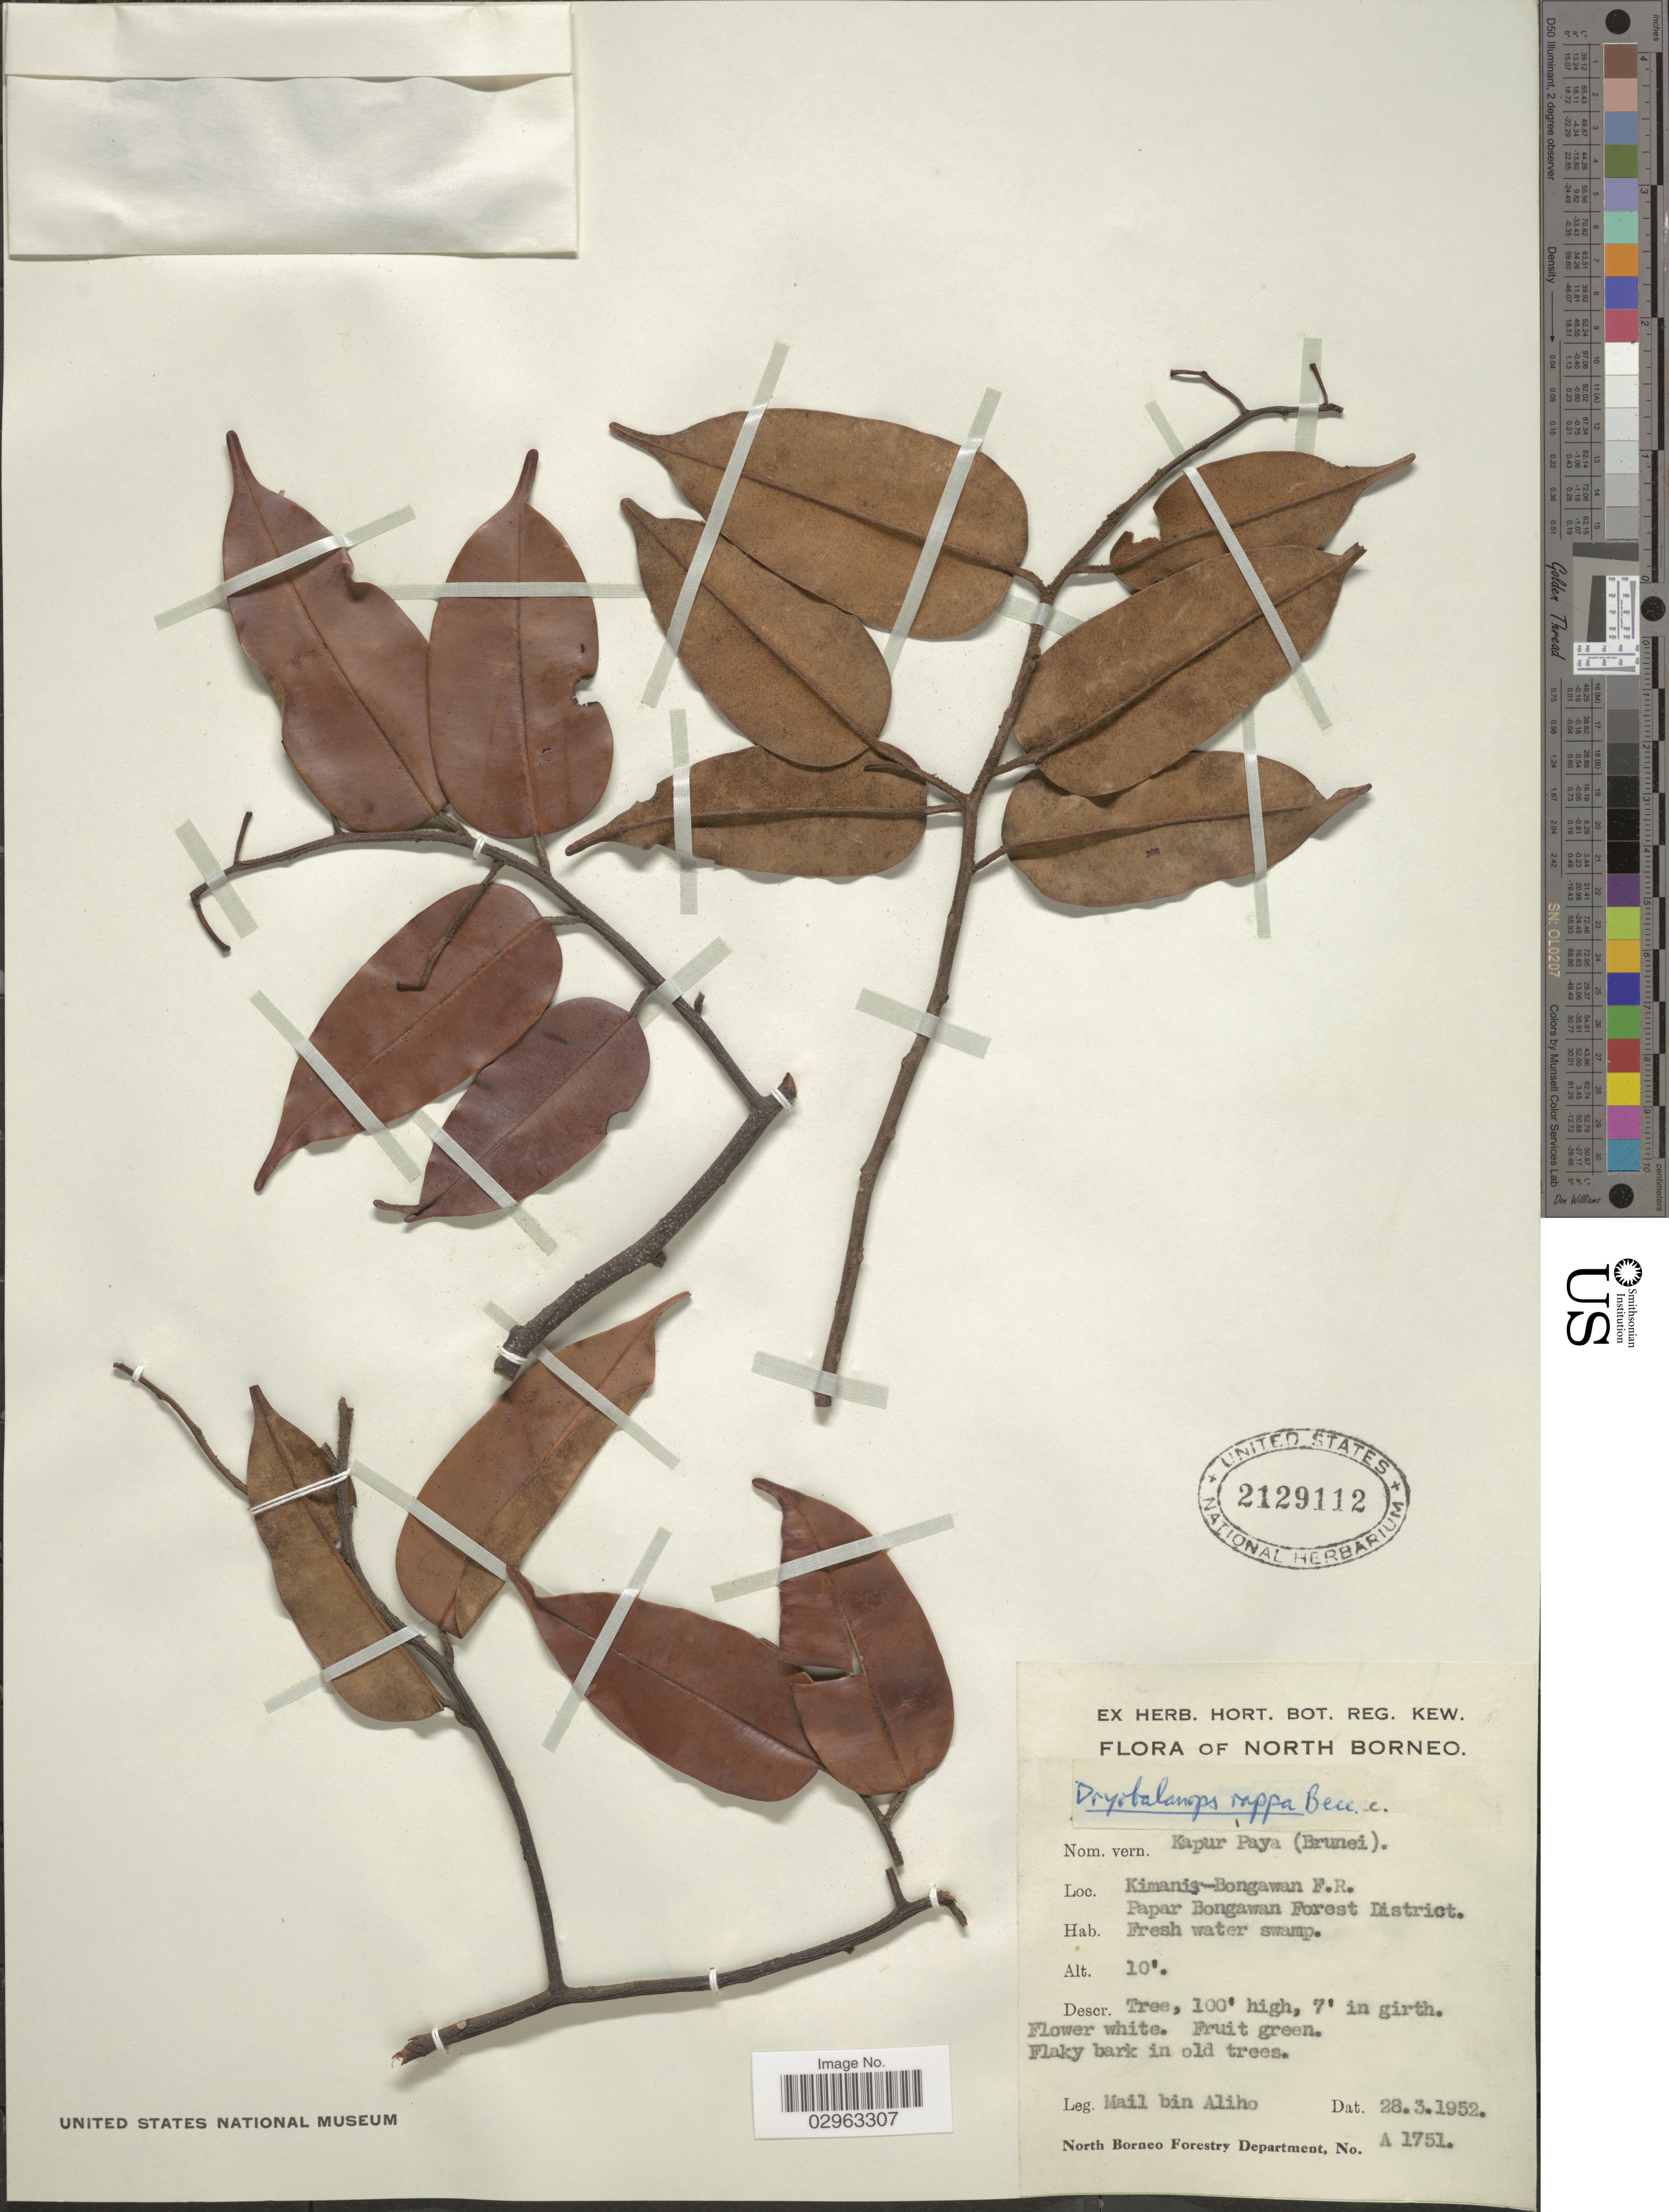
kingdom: Plantae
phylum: Tracheophyta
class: Magnoliopsida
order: Malvales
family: Dipterocarpaceae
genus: Dryobalanops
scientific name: Dryobalanops rappa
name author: Becc.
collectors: A. Mail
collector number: A1751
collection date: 1952-03-28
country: Malaysia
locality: North Borneo, Kimanis-Bongawan F.R., Papar Bongawan Forest District.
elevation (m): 3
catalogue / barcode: US 2129112